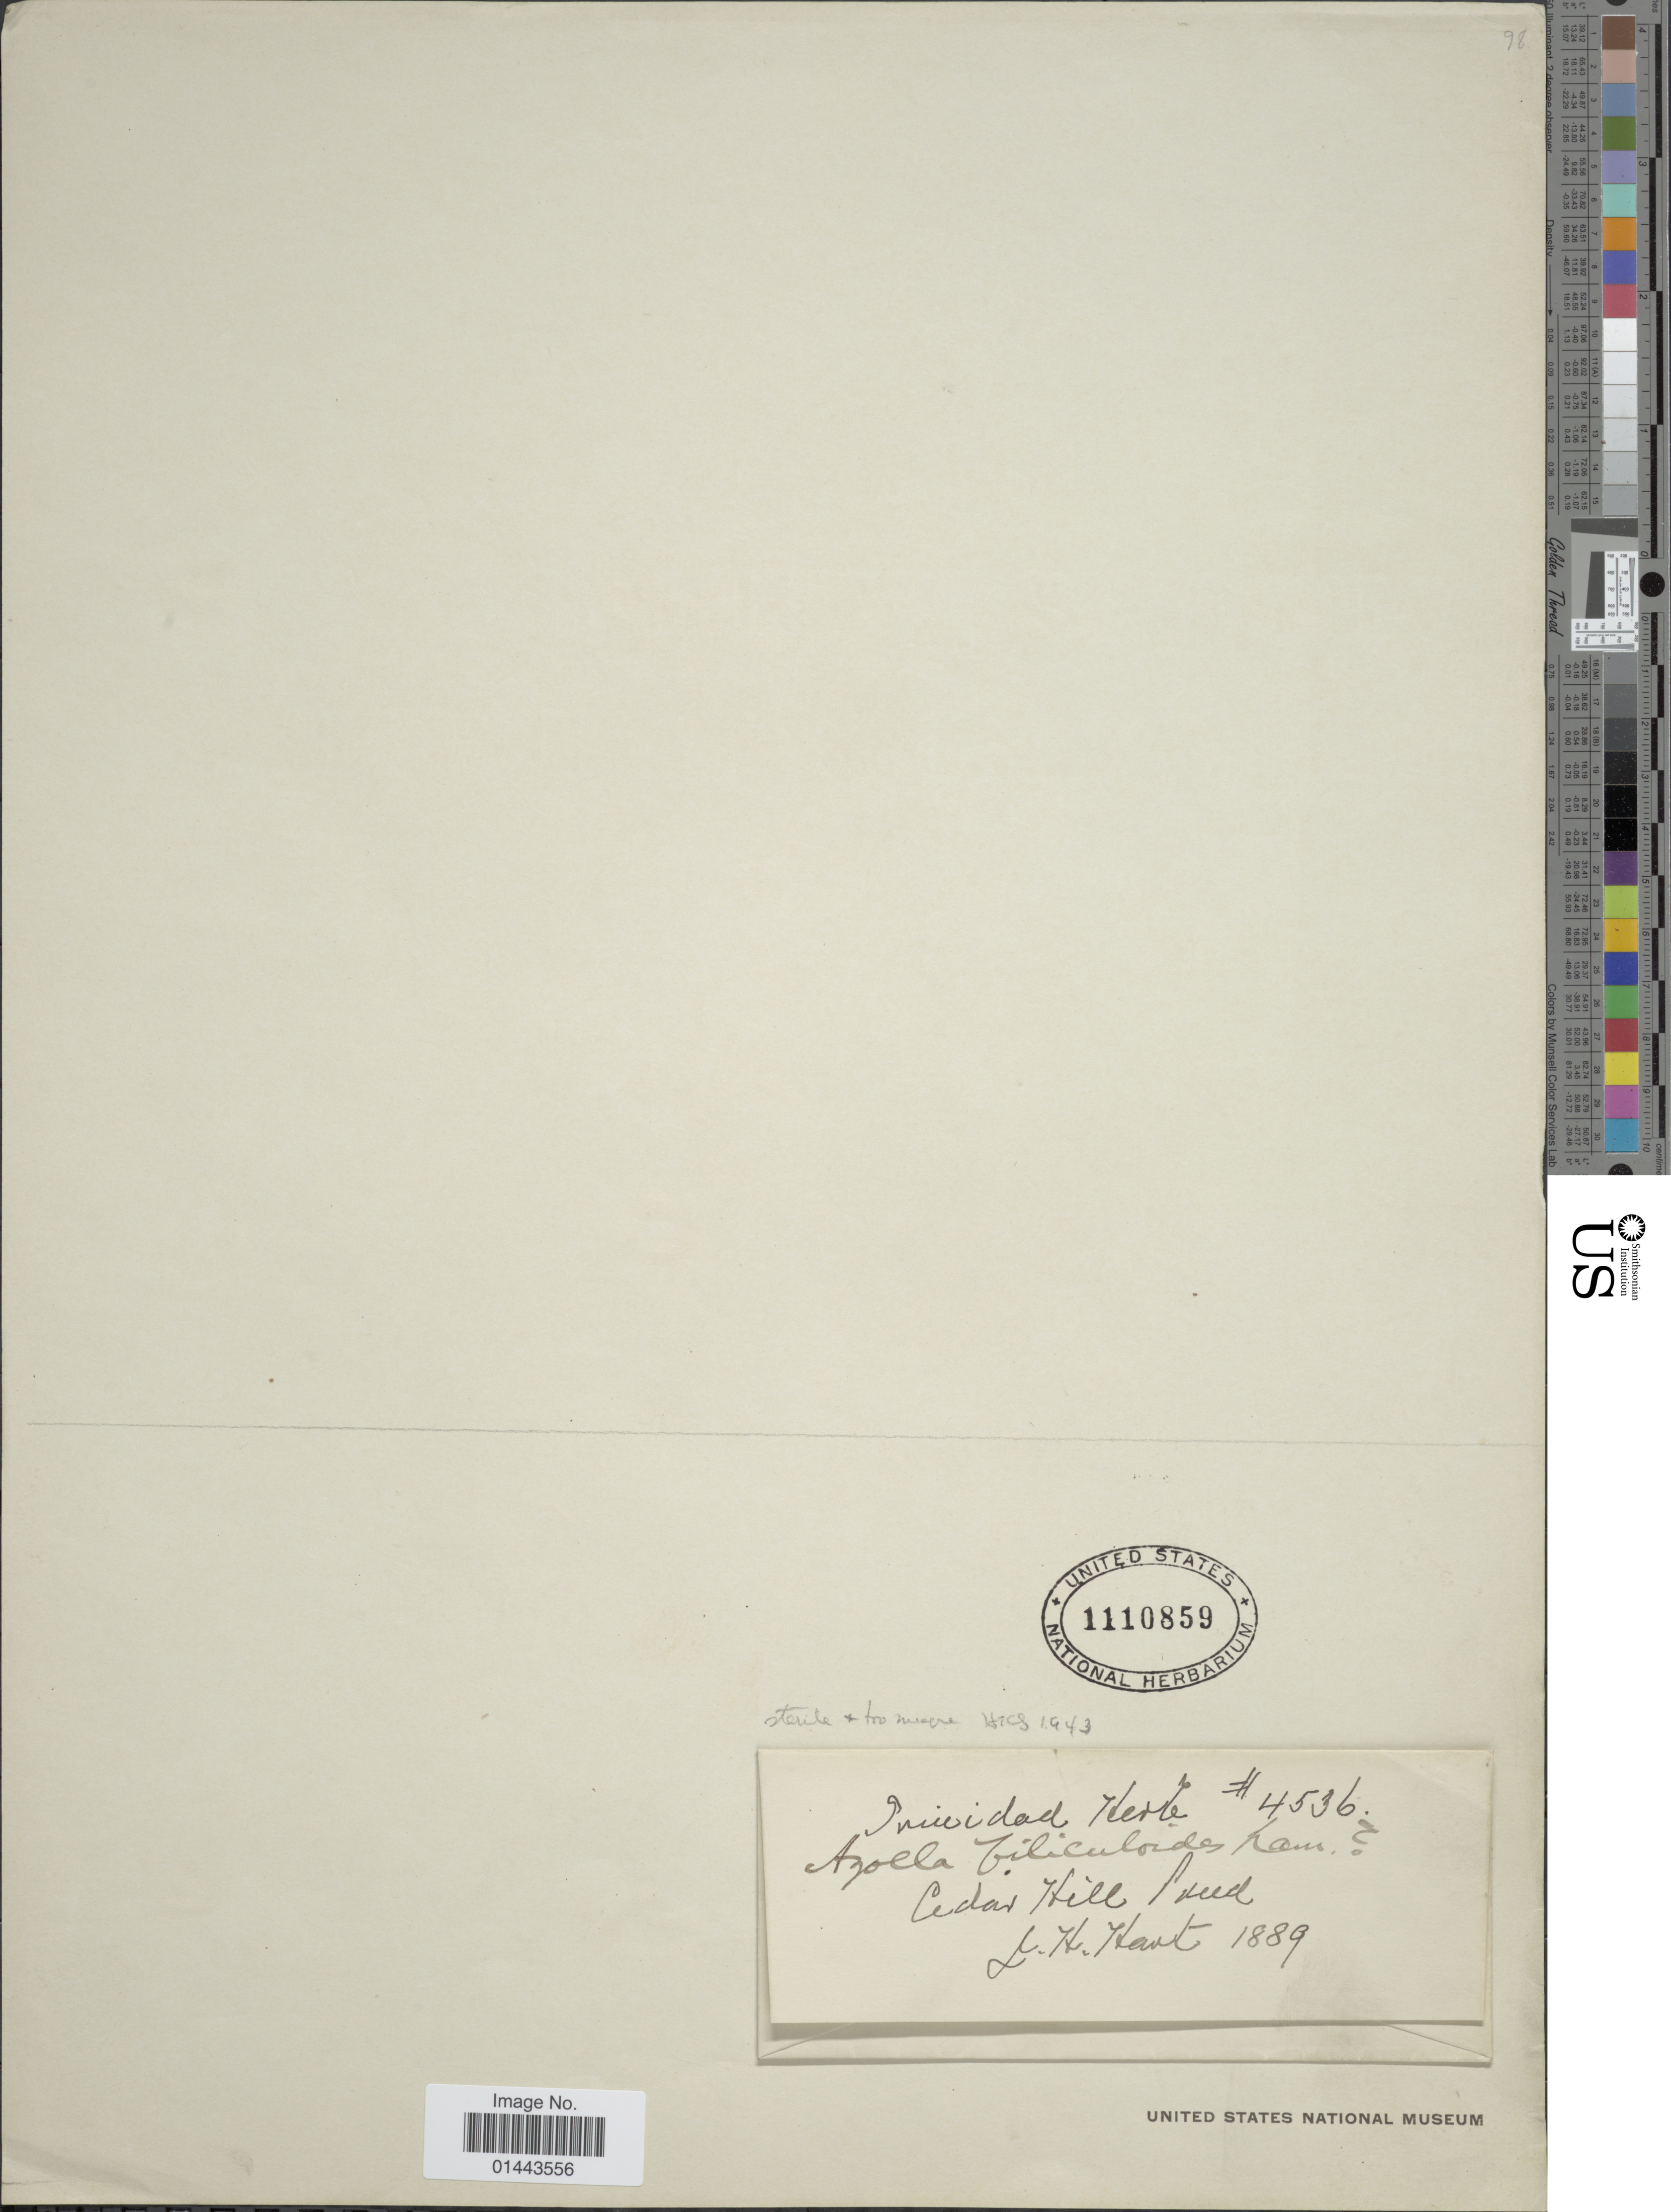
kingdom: Plantae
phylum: Tracheophyta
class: Polypodiopsida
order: Salviniales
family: Salviniaceae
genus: Azolla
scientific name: Azolla filiculoides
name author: Lam.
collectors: J. H. Hart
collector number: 4536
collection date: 1889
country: Trinidad and Tobago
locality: Cedar Hill Pond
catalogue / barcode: US 1110859